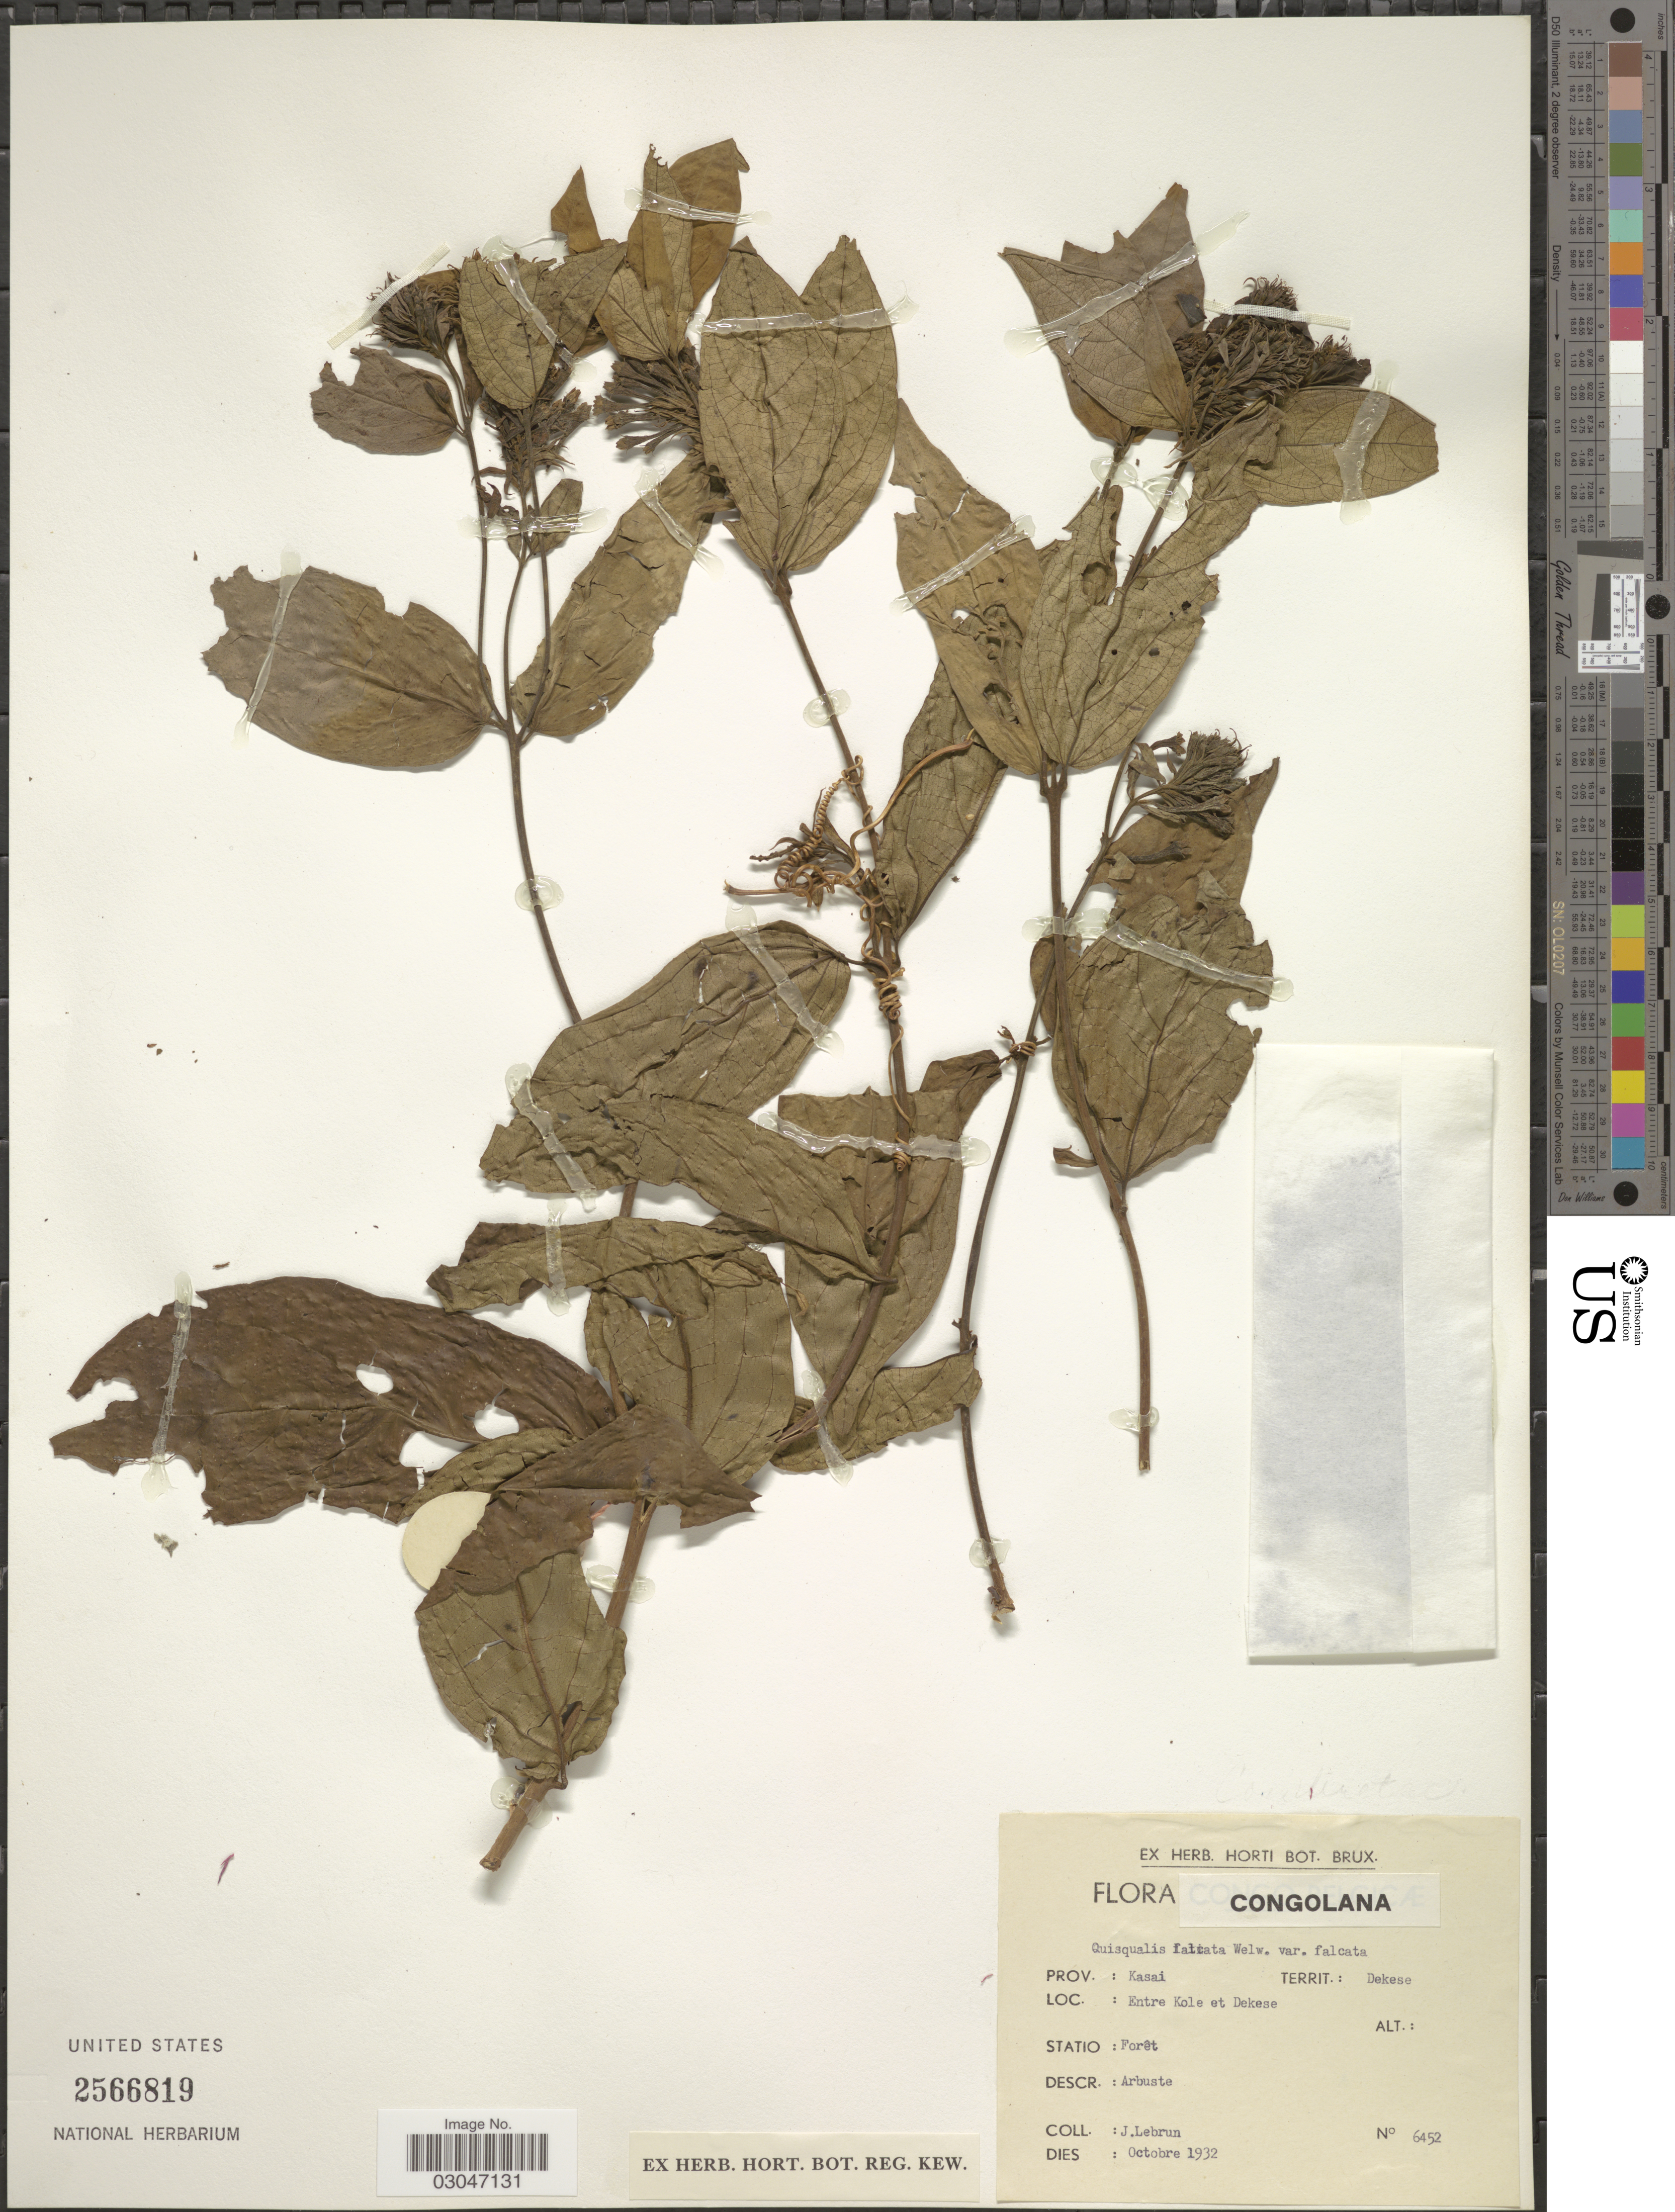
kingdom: Plantae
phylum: Tracheophyta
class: Magnoliopsida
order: Myrtales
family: Combretaceae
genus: Combretum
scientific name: Combretum falcatum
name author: (Welw. ex Hiern) Jongkind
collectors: J. A. Lebrun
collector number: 6452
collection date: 1932-10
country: Congo, Democratic Republic of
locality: Congolana, Prov.: Kasai, Territ.: Dekese, Entre Kole et Dekese.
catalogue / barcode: US 2566819